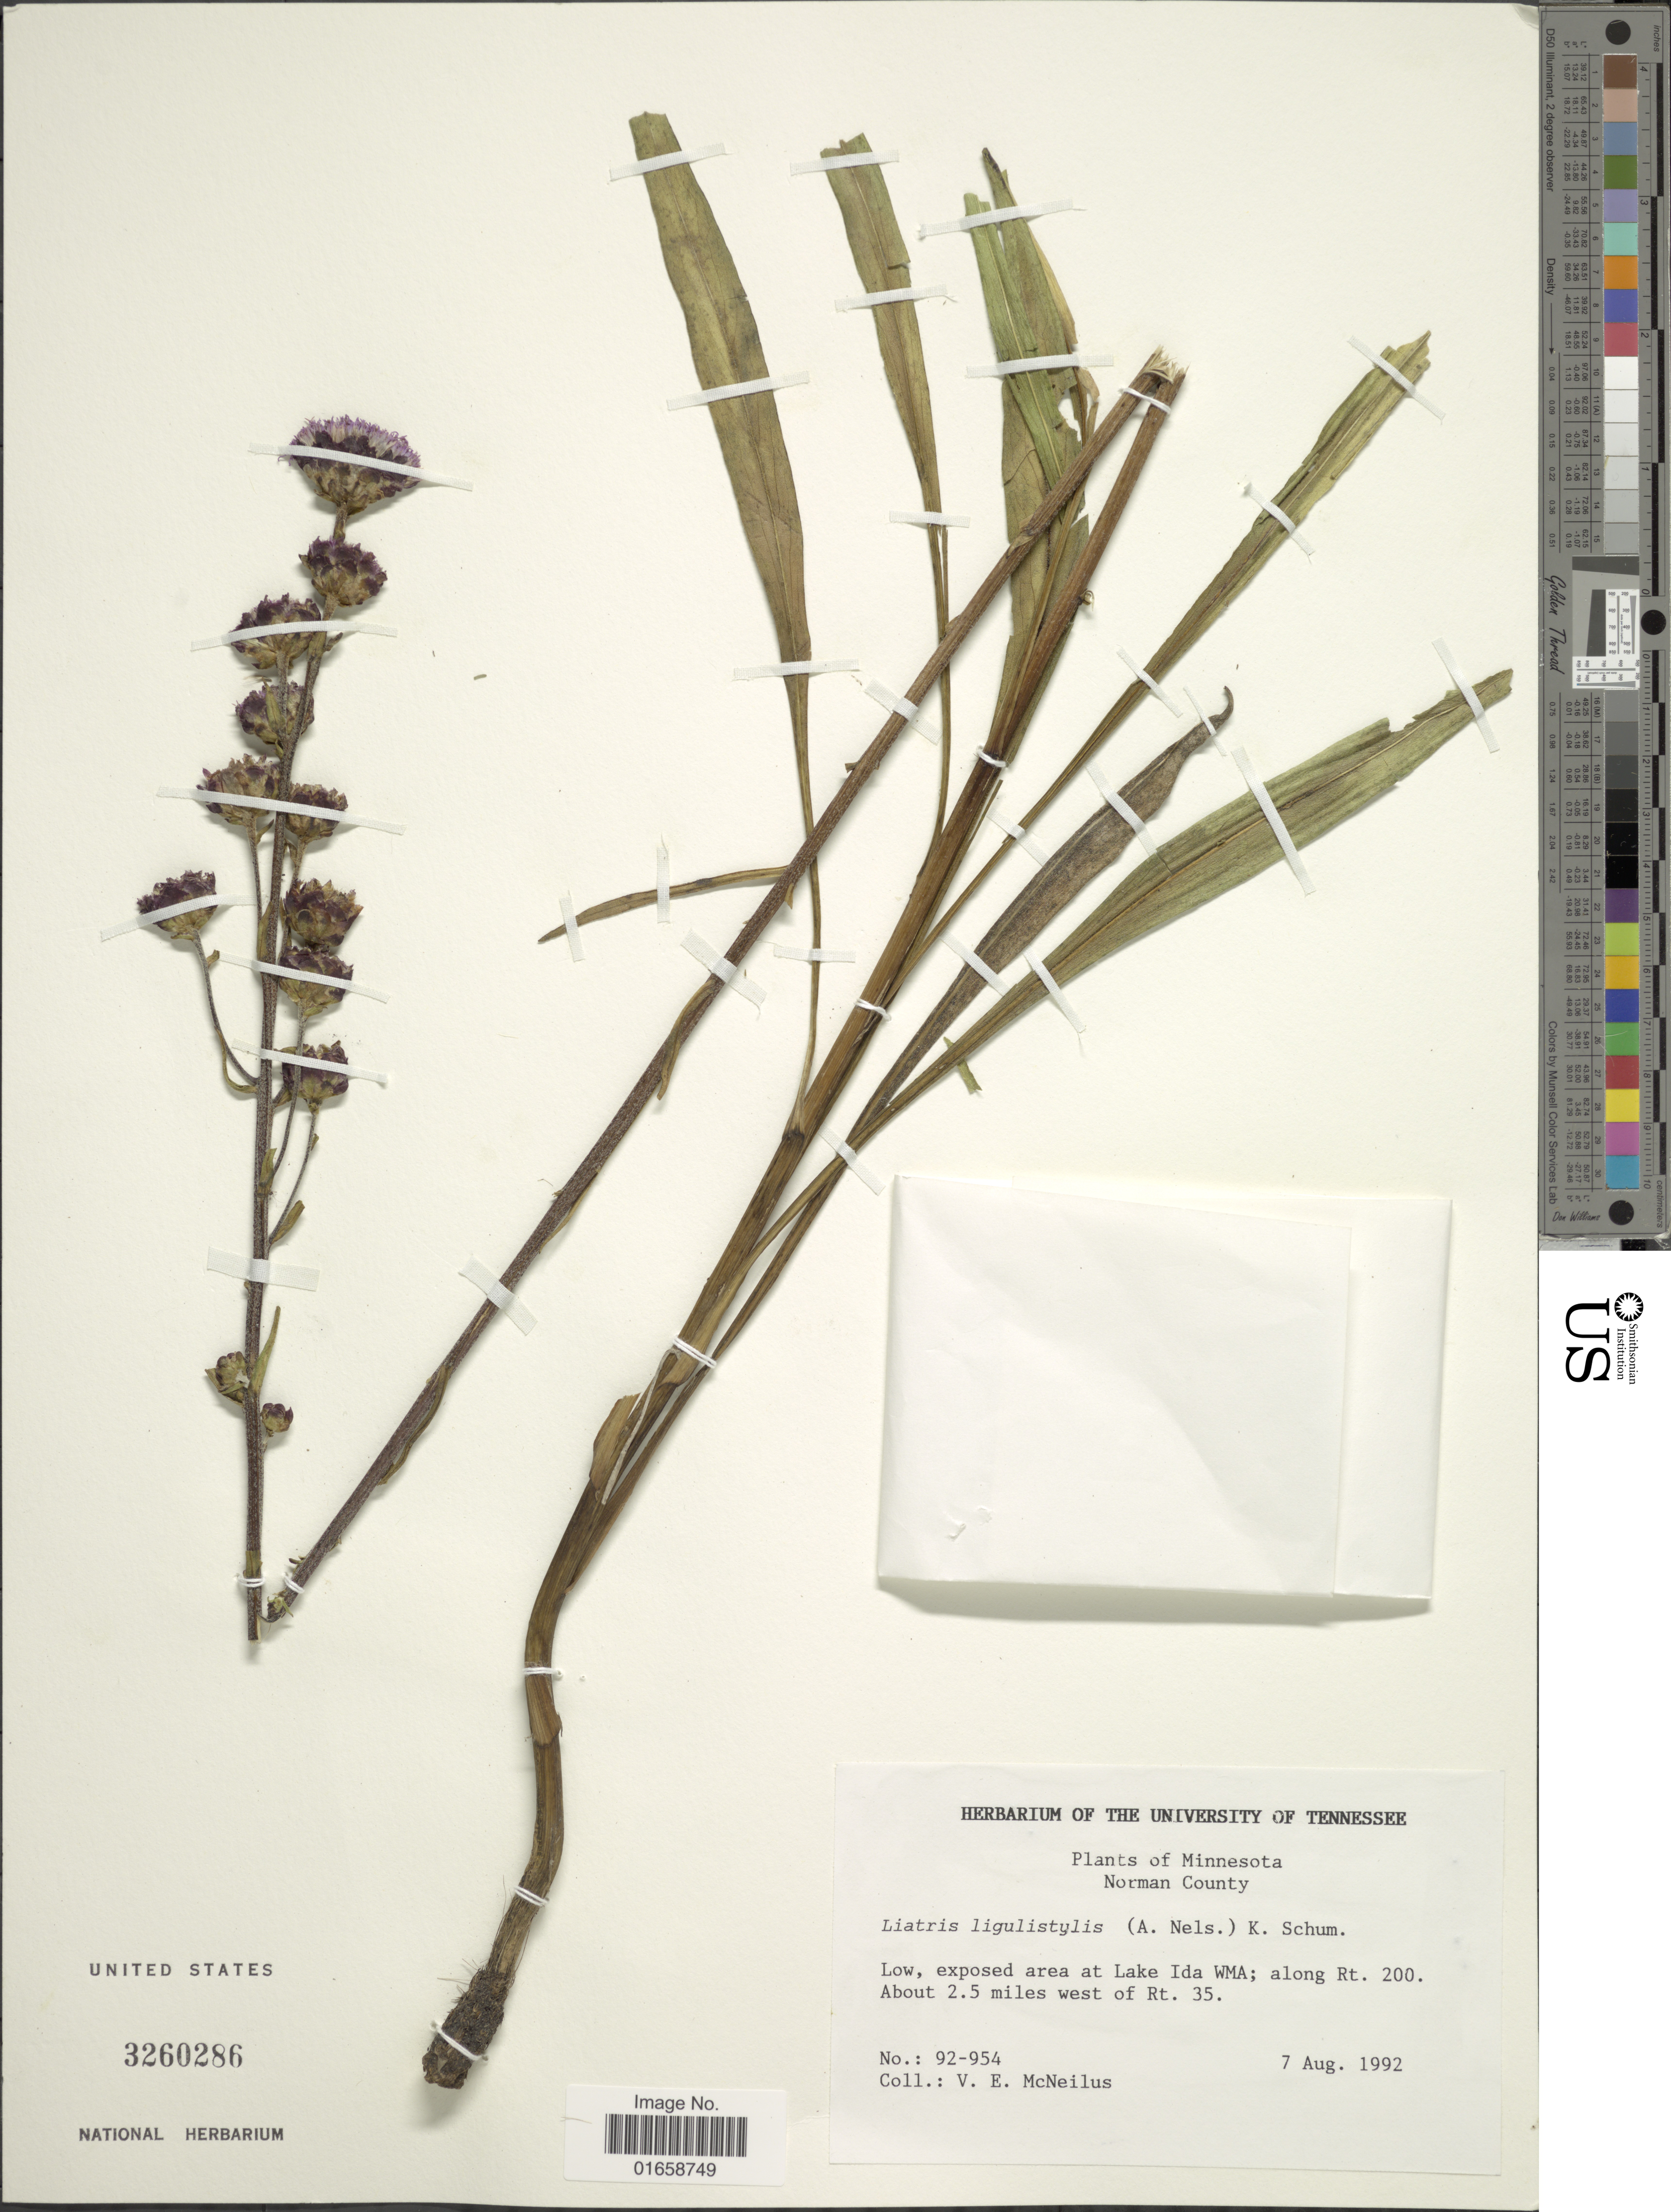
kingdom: Plantae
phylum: Tracheophyta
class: Magnoliopsida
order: Asterales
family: Asteraceae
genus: Liatris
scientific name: Liatris ligulistylis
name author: (A. Nelson) K. Schum.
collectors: V. Mcneilus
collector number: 92-954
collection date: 1992-08-07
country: United States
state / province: Minnesota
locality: Norman County, Low, exposed area at Lake Ida WMA; along Rt. 200, About 2.5 miles west of Rt. 35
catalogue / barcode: US 3260286